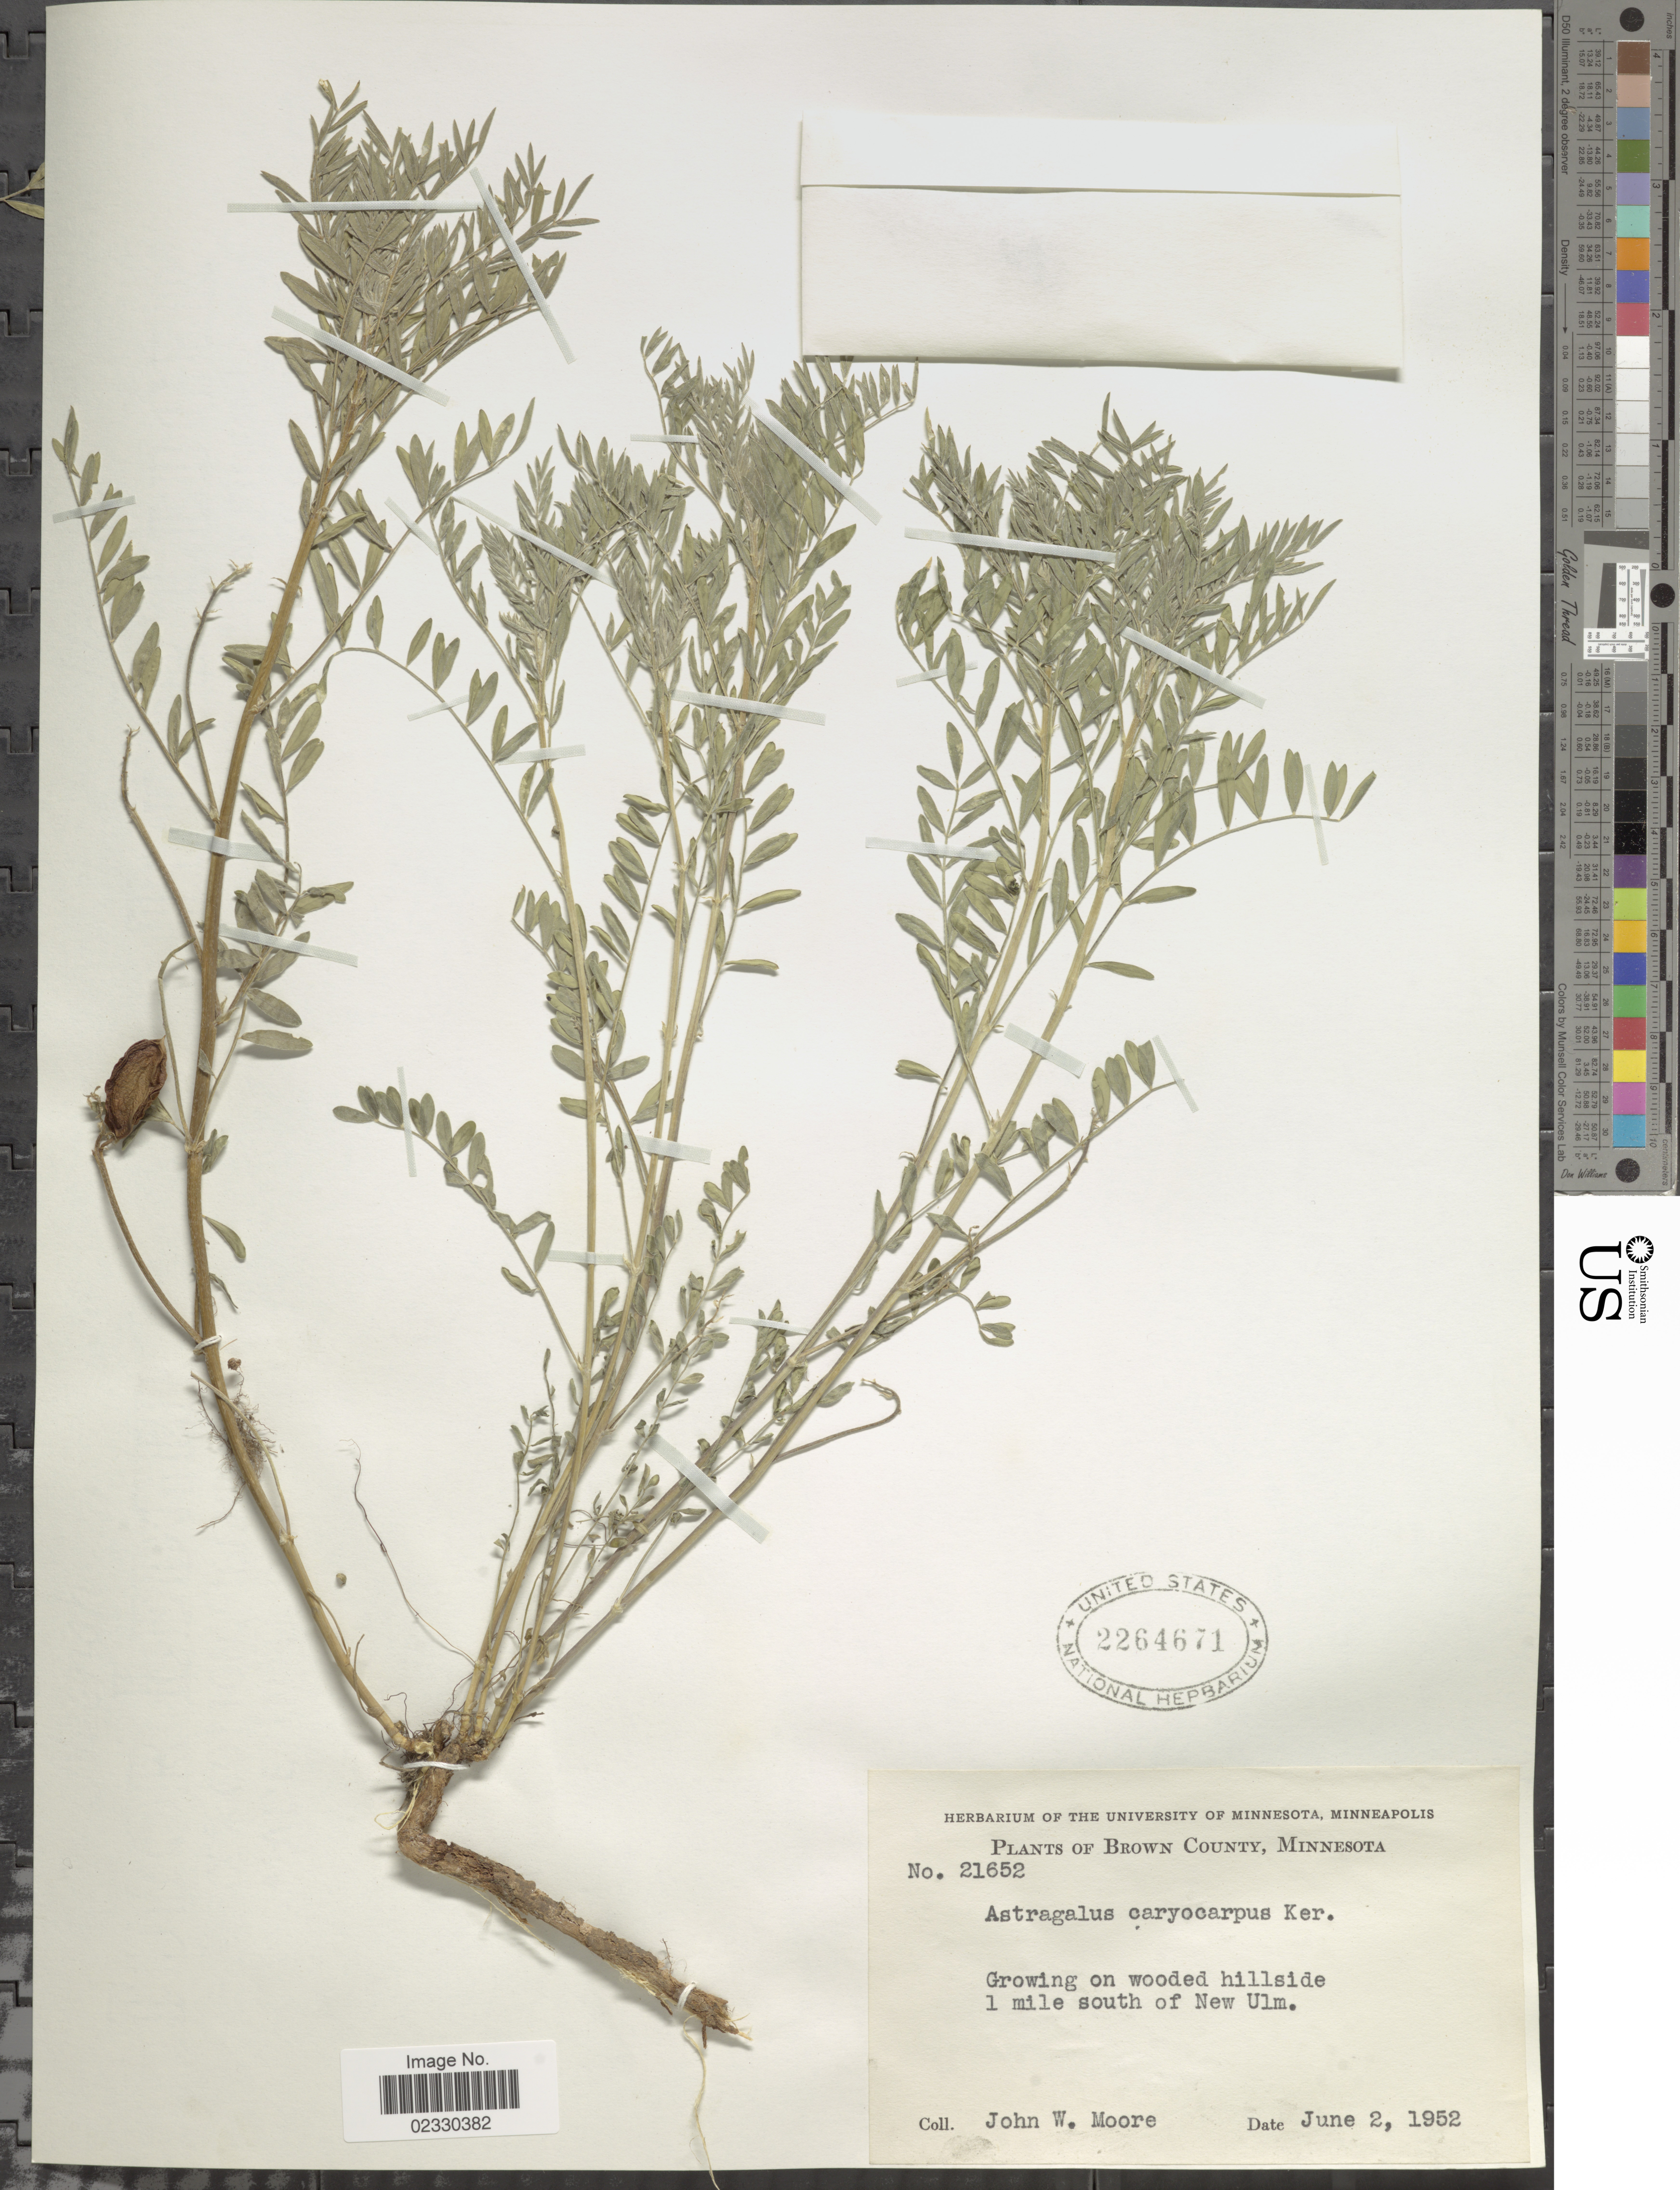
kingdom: Plantae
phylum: Tracheophyta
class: Magnoliopsida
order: Fabales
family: Fabaceae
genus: Astragalus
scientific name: Astragalus crassicarpus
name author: Nutt.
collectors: J. Moore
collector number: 21652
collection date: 1952-06-02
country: United States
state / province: Minnesota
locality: Brown County, growing on wooded hillside, 1 mile south of New Ulm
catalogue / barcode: US 2264671